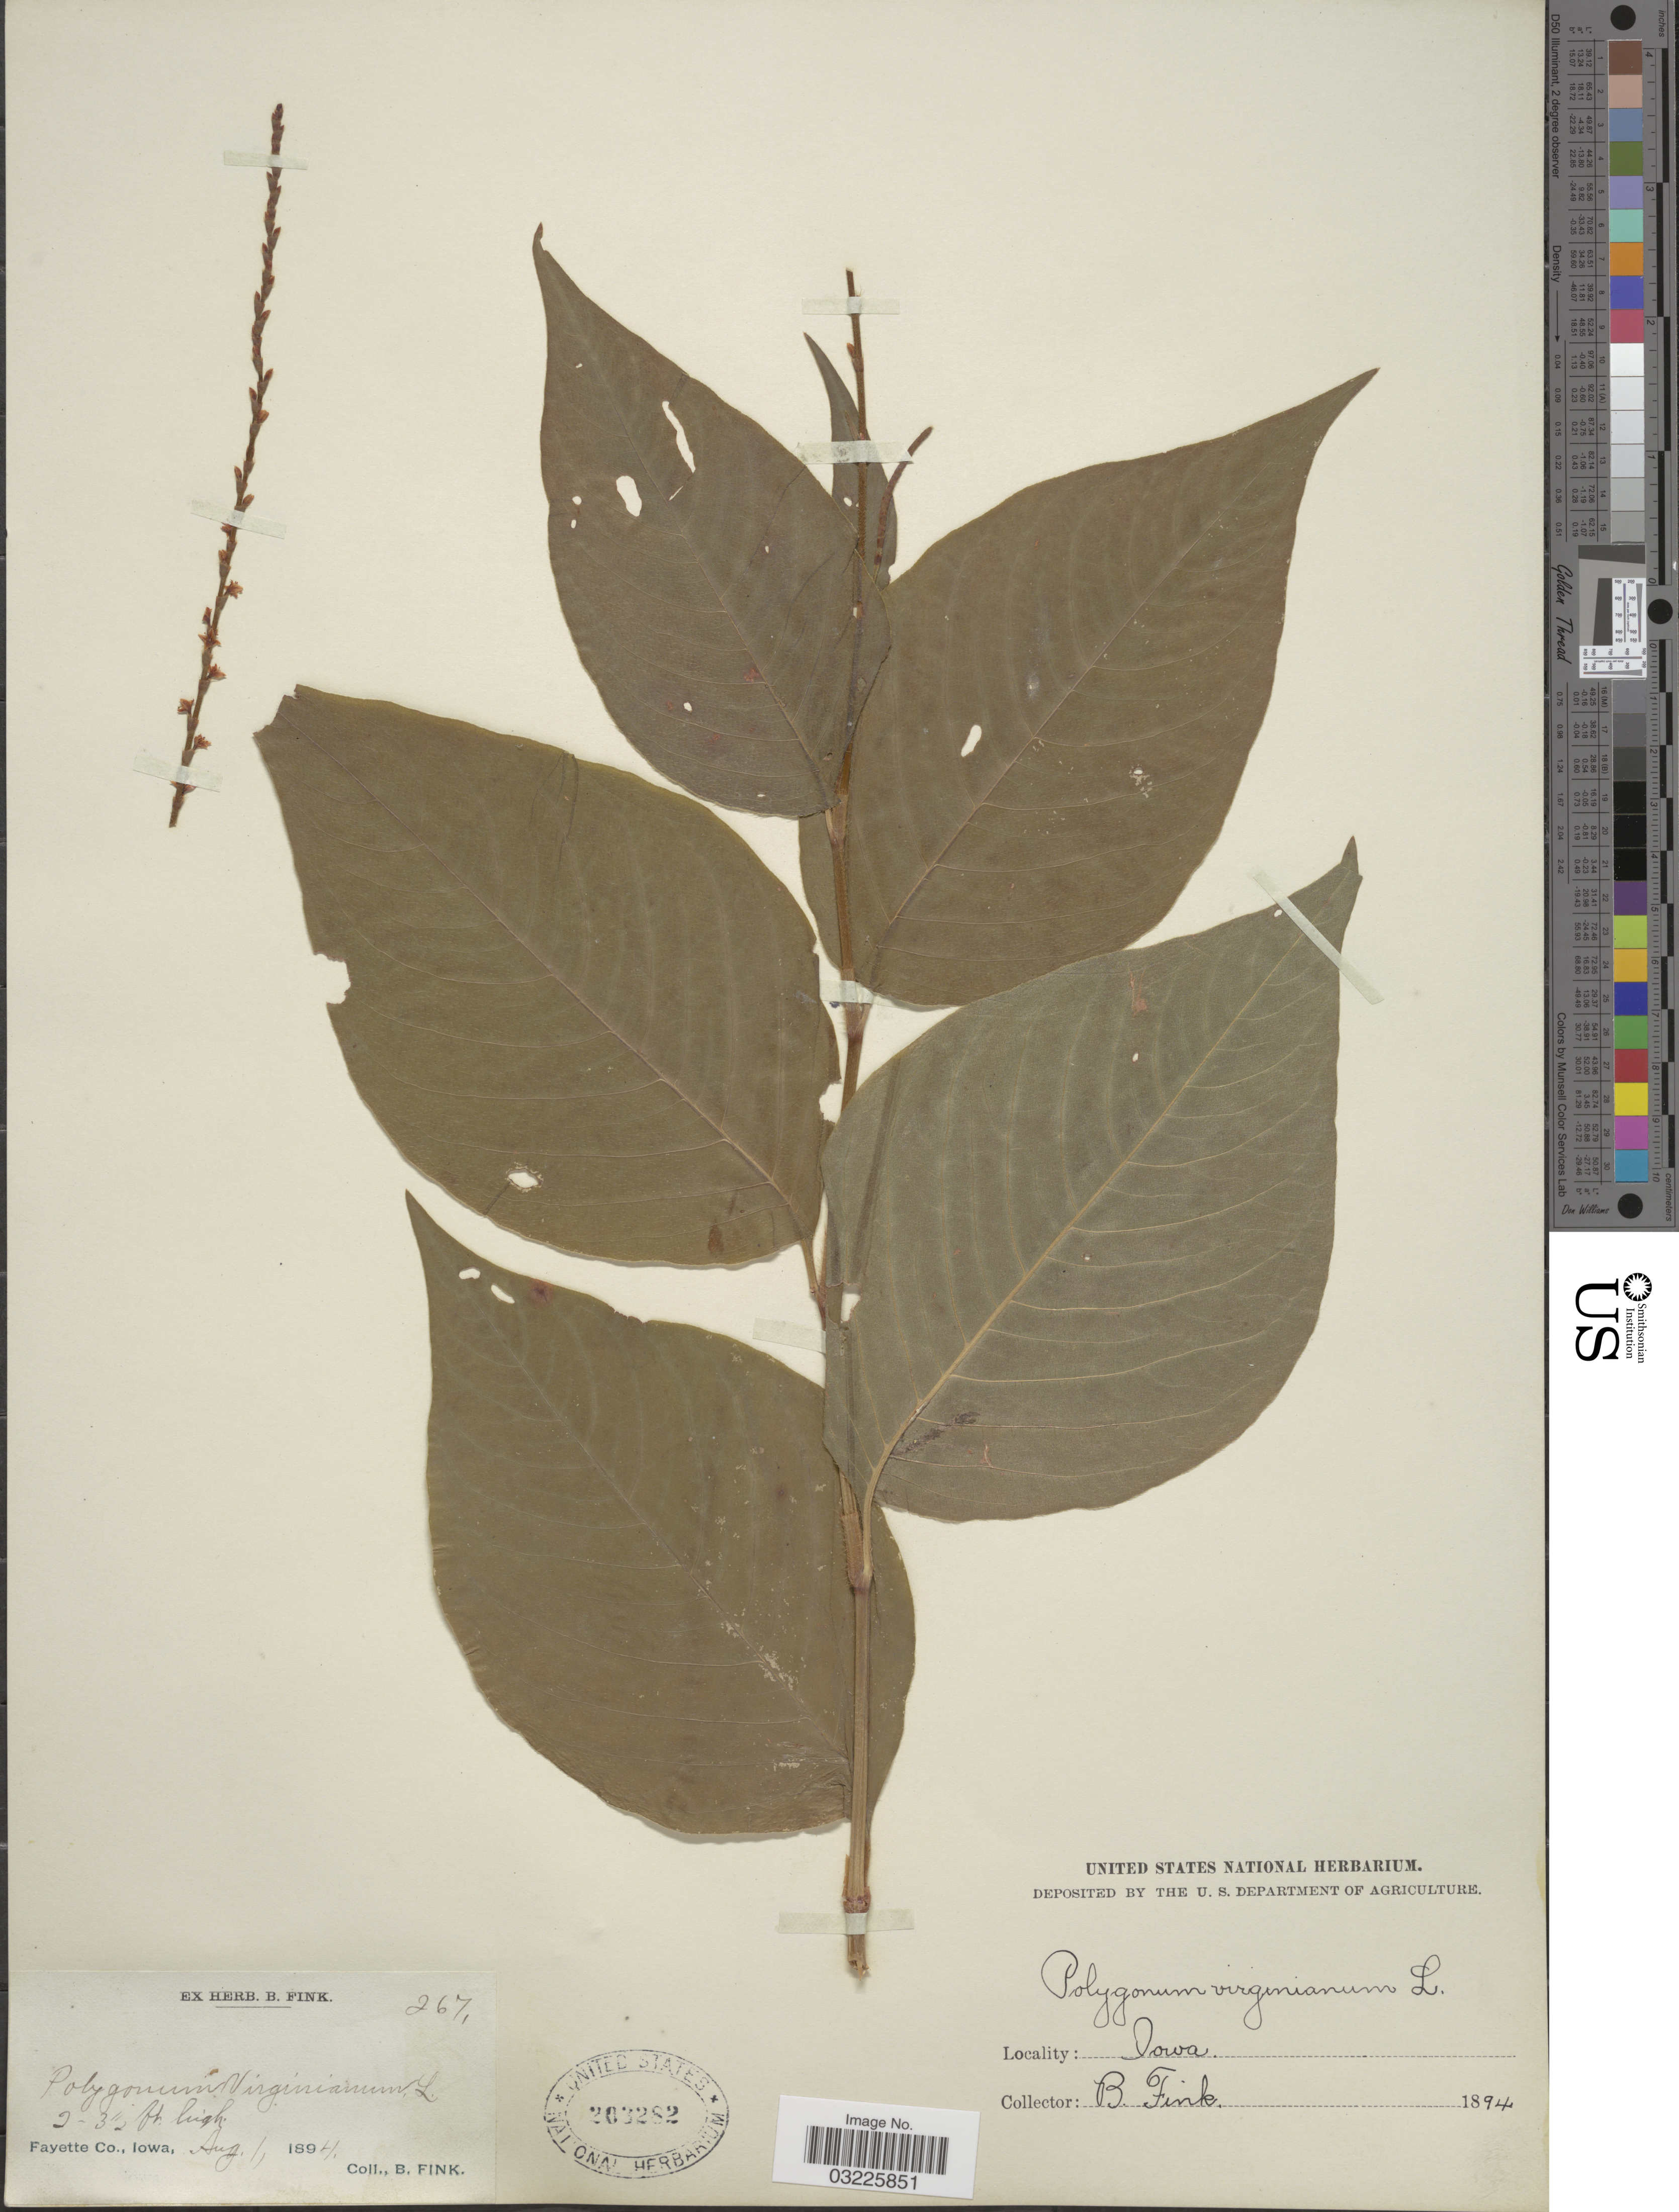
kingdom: Plantae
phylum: Tracheophyta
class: Magnoliopsida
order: Caryophyllales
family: Polygonaceae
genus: Persicaria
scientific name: Persicaria virginiana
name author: (L.) Gaertn.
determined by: Atha, D. E.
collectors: B. Fink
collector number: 2671*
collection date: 1894-08-01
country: United States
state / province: Iowa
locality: Fayette Co.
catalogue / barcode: US 203282